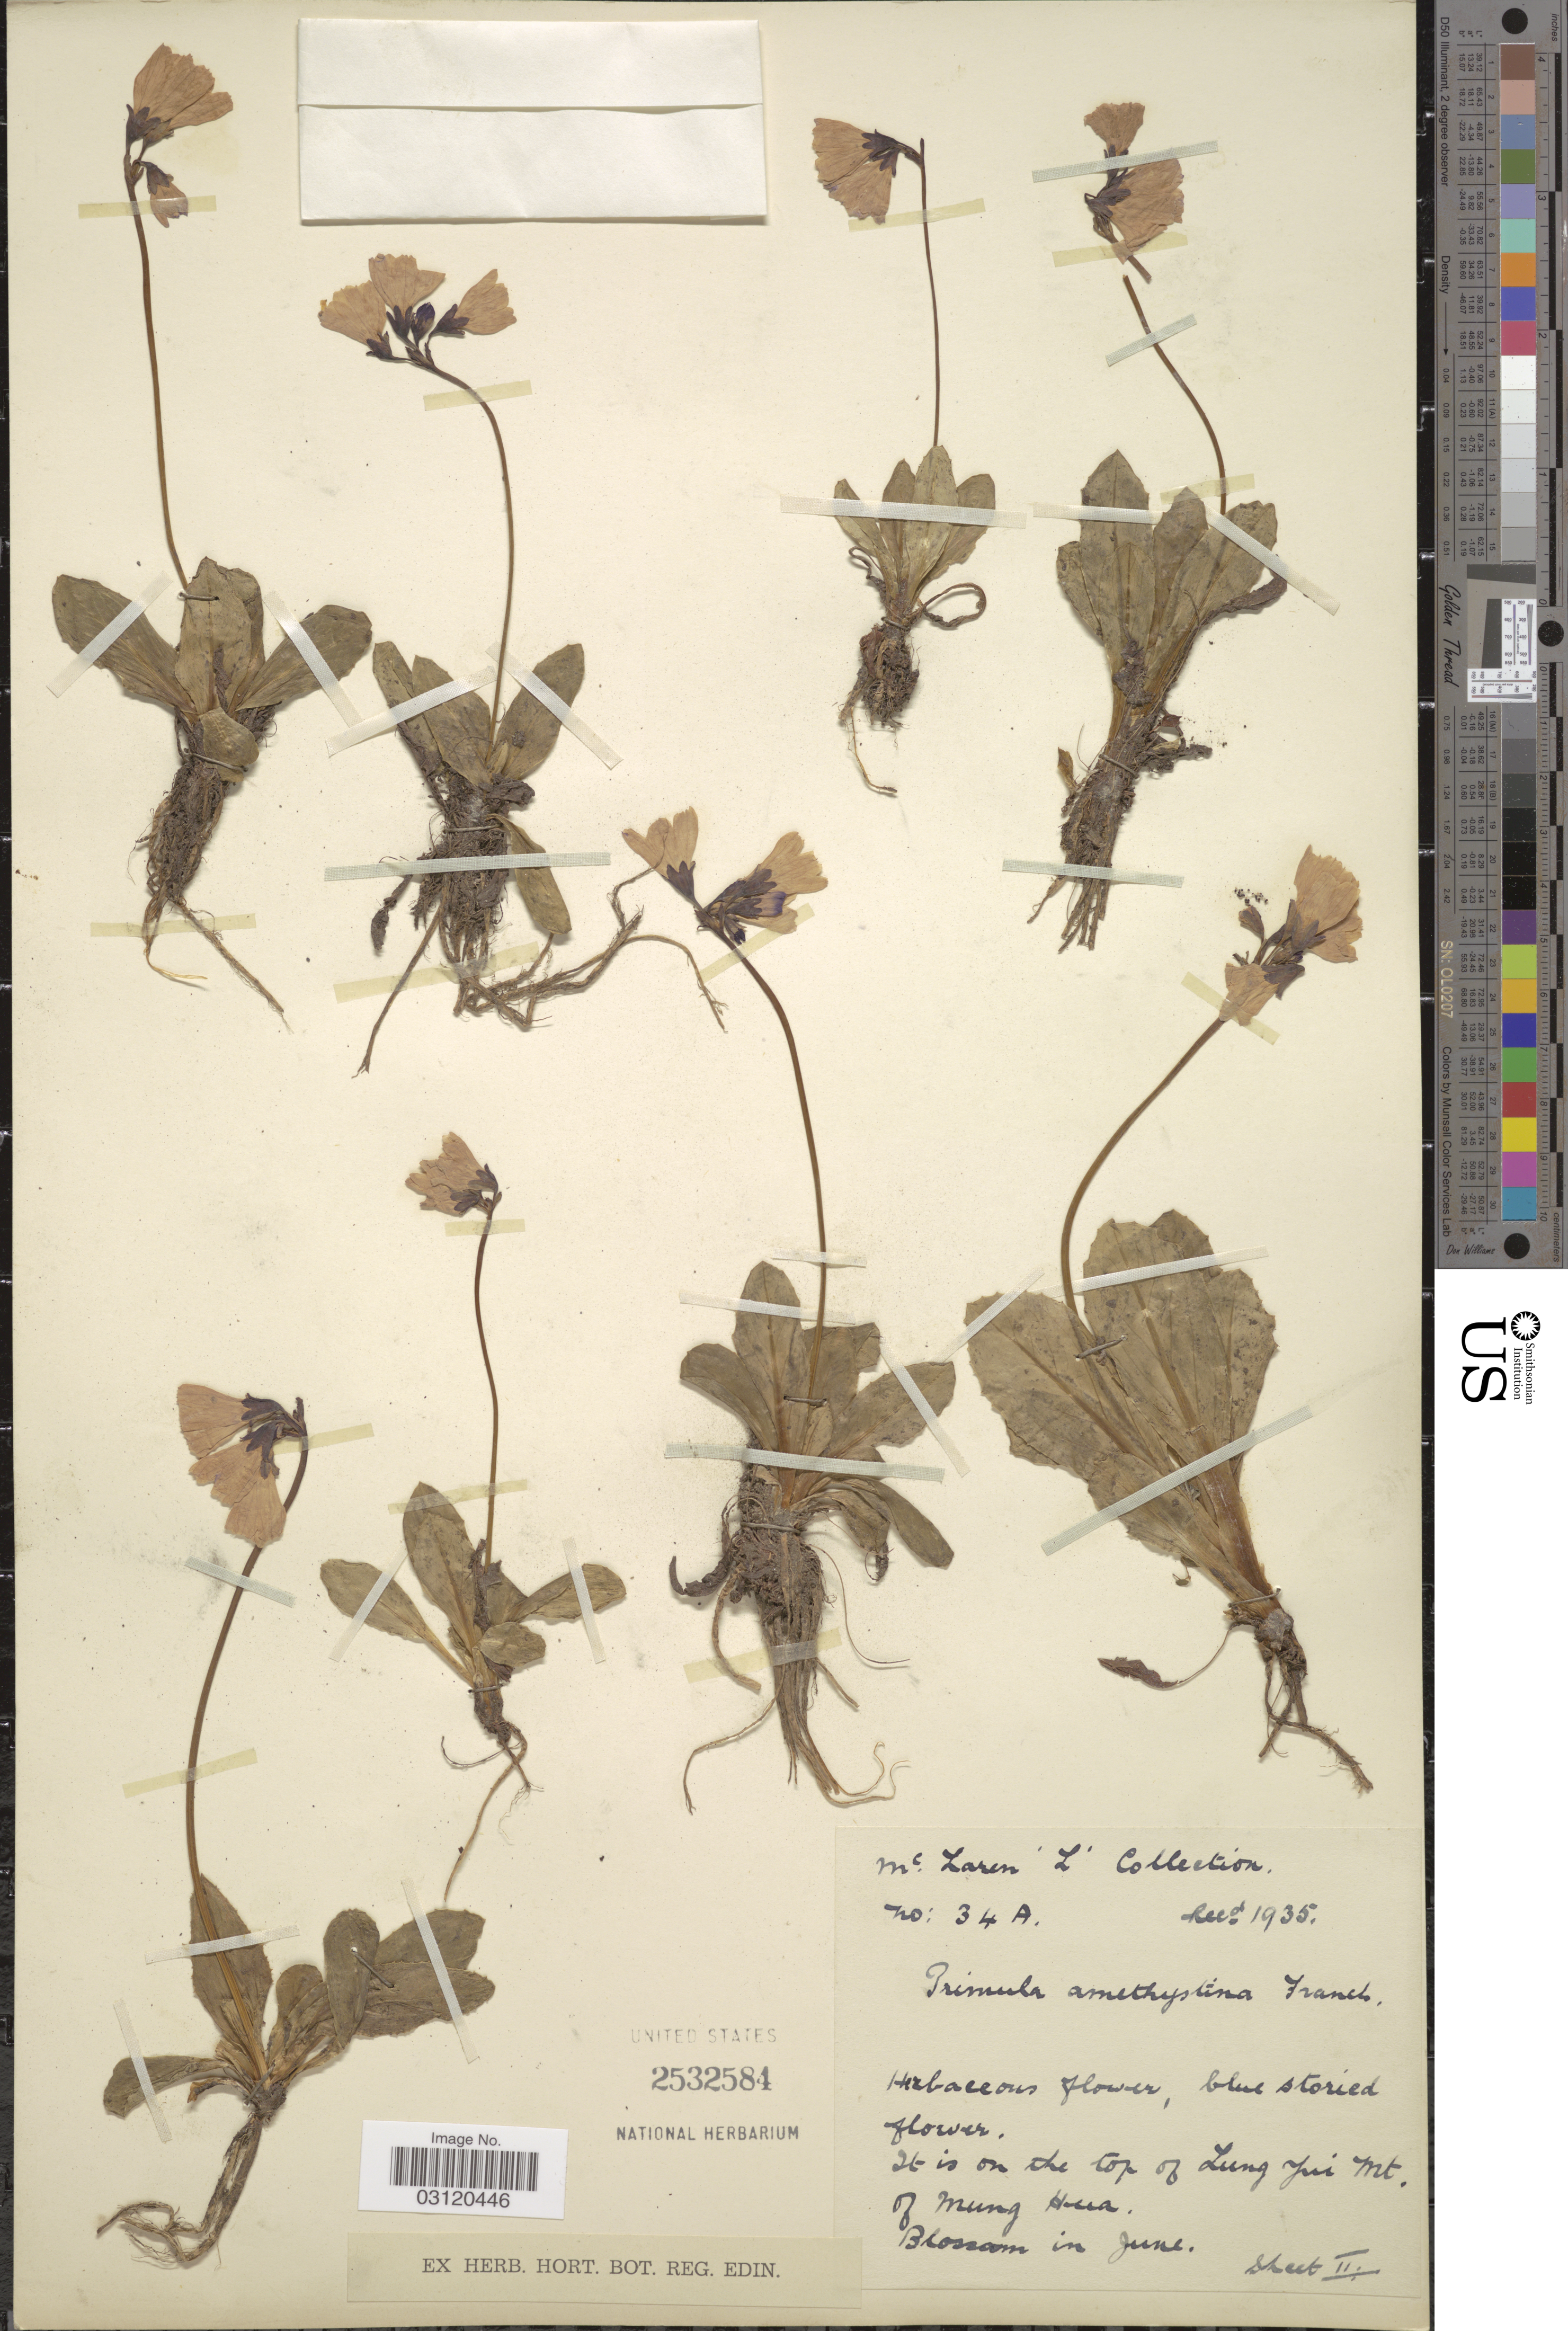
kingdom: Plantae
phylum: Tracheophyta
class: Magnoliopsida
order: Ericales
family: Primulaceae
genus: Primula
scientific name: Primula amethystina subsp. brevifolia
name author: (Forrest) W.W. Sm. & Forrest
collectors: McLaren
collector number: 34A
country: China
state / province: Yunnan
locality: It is on the top of Lung Jui Mt. of Mung Hua.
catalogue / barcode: US 2532584